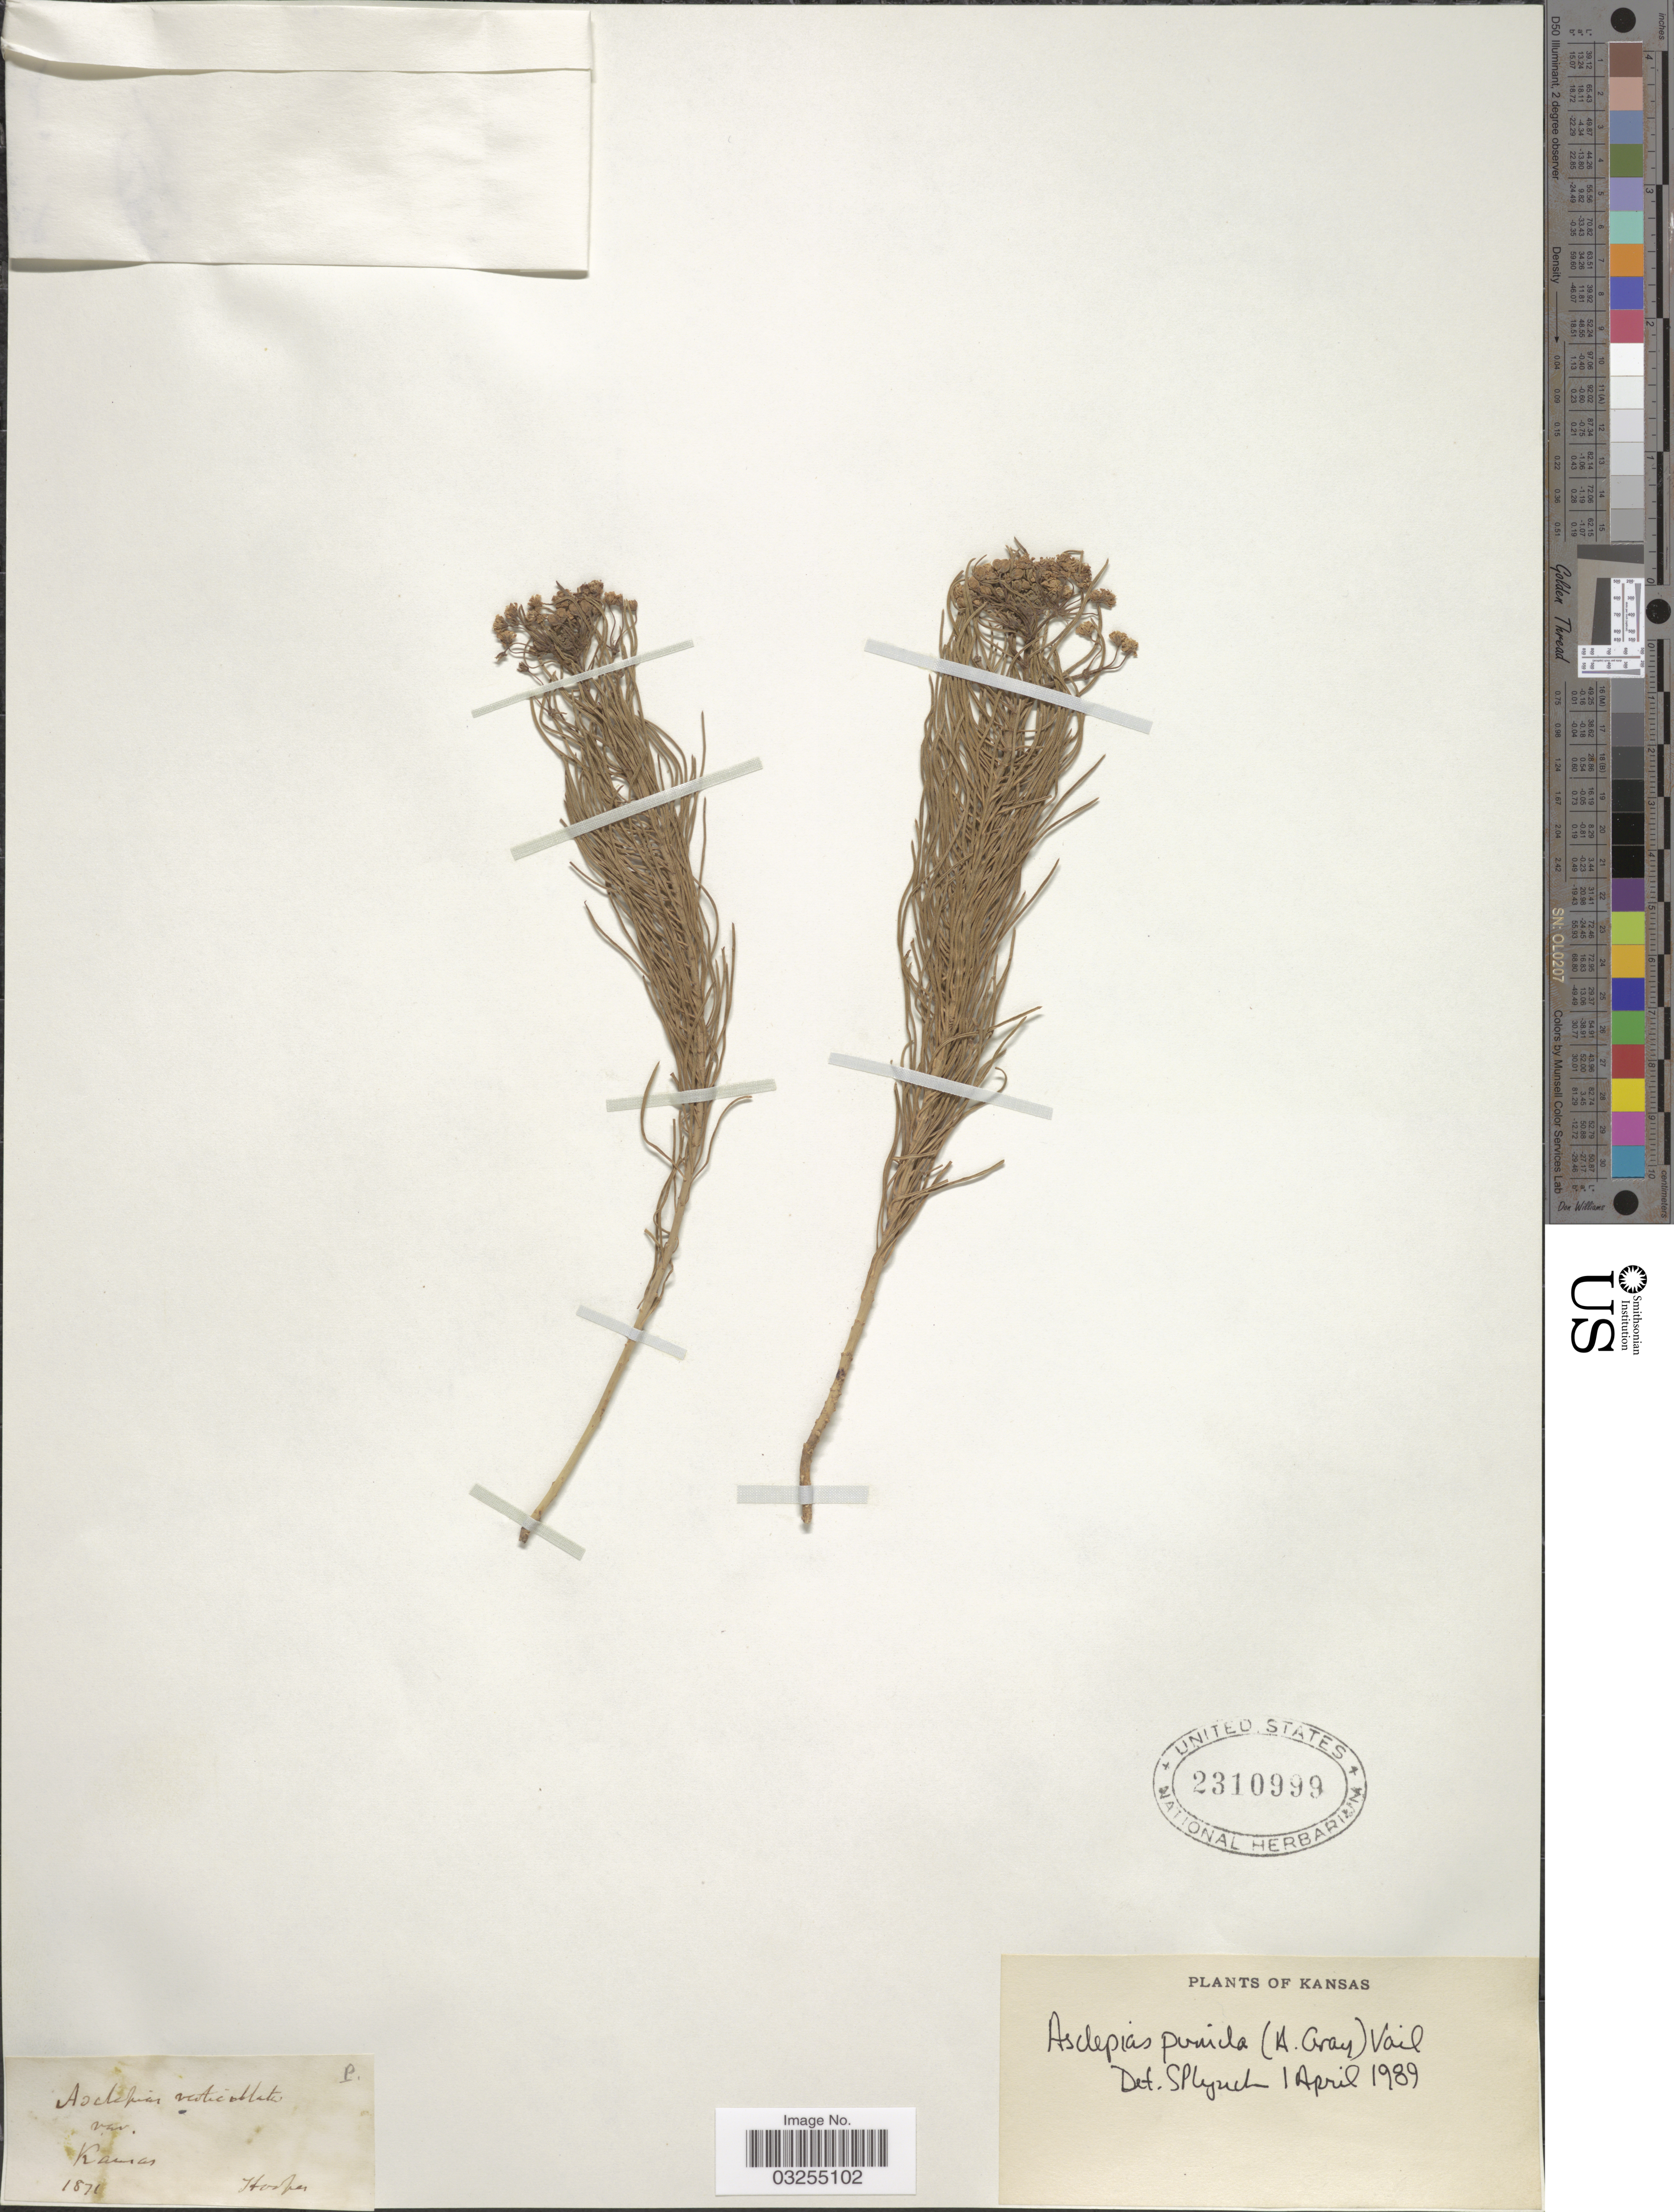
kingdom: Plantae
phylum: Tracheophyta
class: Magnoliopsida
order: Gentianales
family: Apocynaceae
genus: Asclepias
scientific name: Asclepias pumila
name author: (A. Gray) Vail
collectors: -. Hooper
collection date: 1871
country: United States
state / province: Kansas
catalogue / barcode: US 2310999